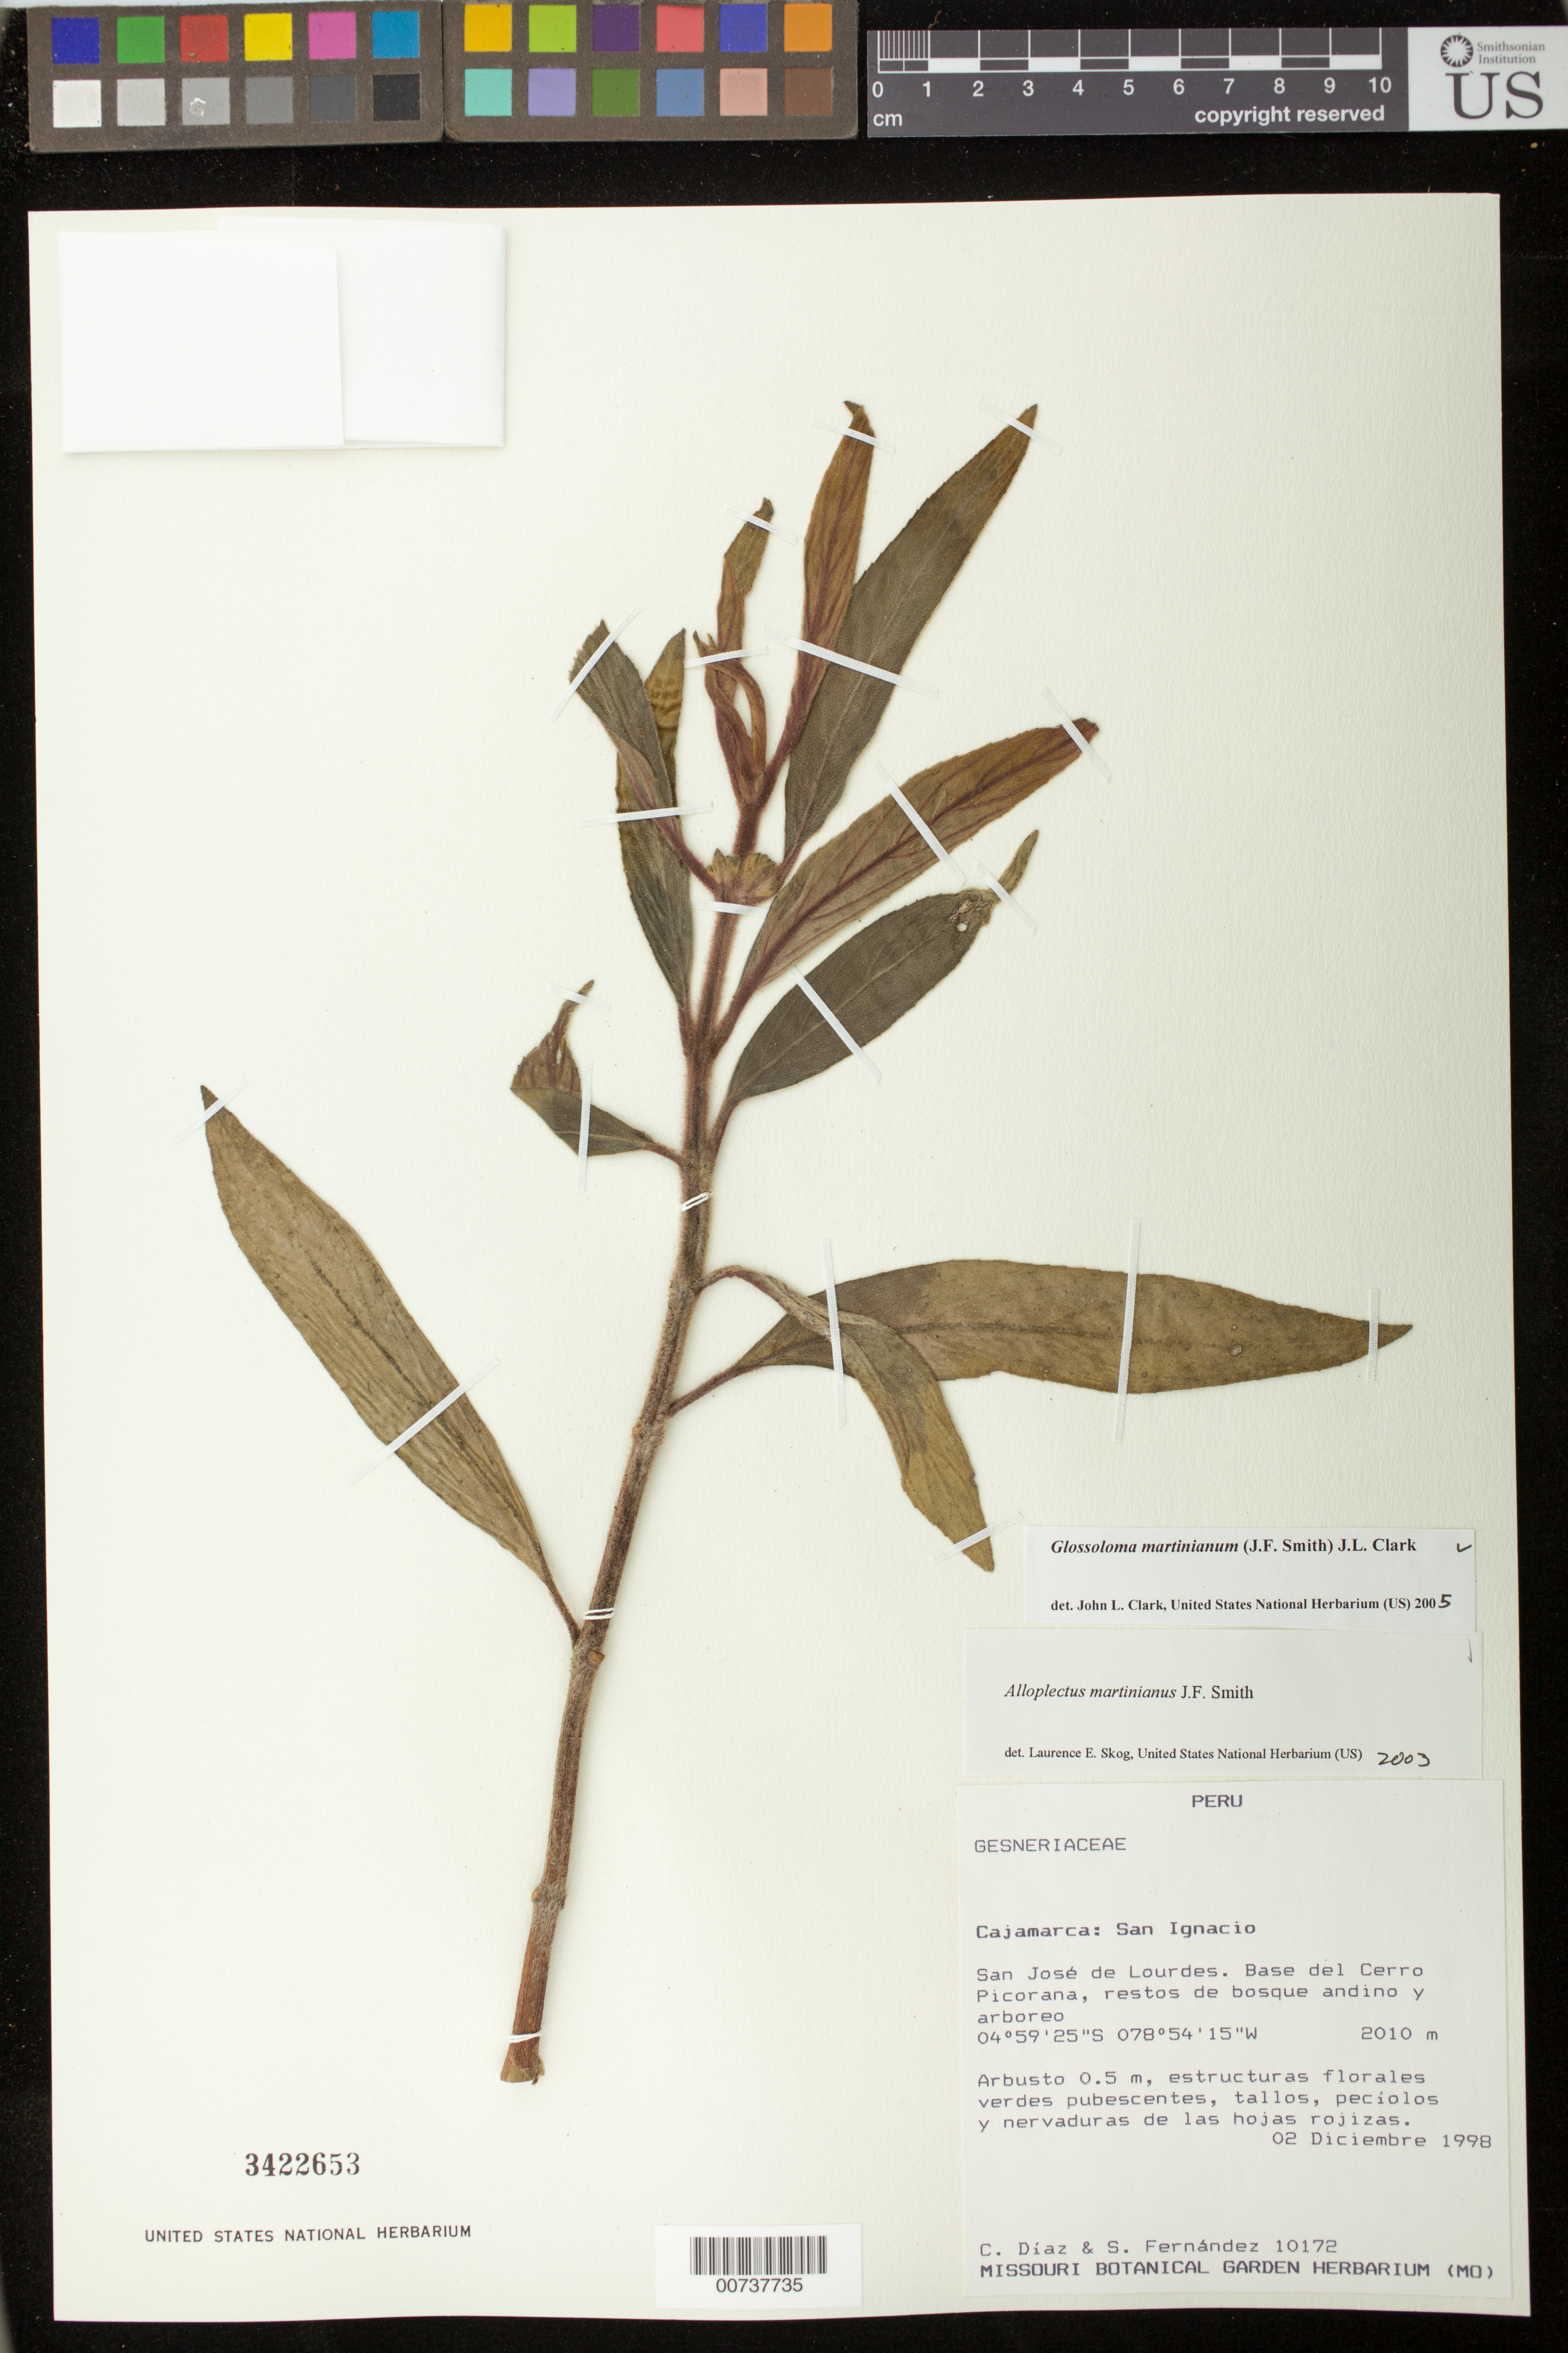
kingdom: Plantae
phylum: Tracheophyta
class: Magnoliopsida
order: Lamiales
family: Gesneriaceae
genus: Glossoloma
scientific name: Glossoloma martinianum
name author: (J.F. Sm.) J.L. Clark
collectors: C. Díaz S. & S. Fernandez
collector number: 10172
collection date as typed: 02 Dec 1998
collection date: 1998-12-02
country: Peru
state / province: Cajamarca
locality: Prov. San Ignacio, San José de Lourdes, base del Cerro Picorana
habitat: Restos de bosque andino y arboreo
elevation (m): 2010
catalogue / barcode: US 3422653